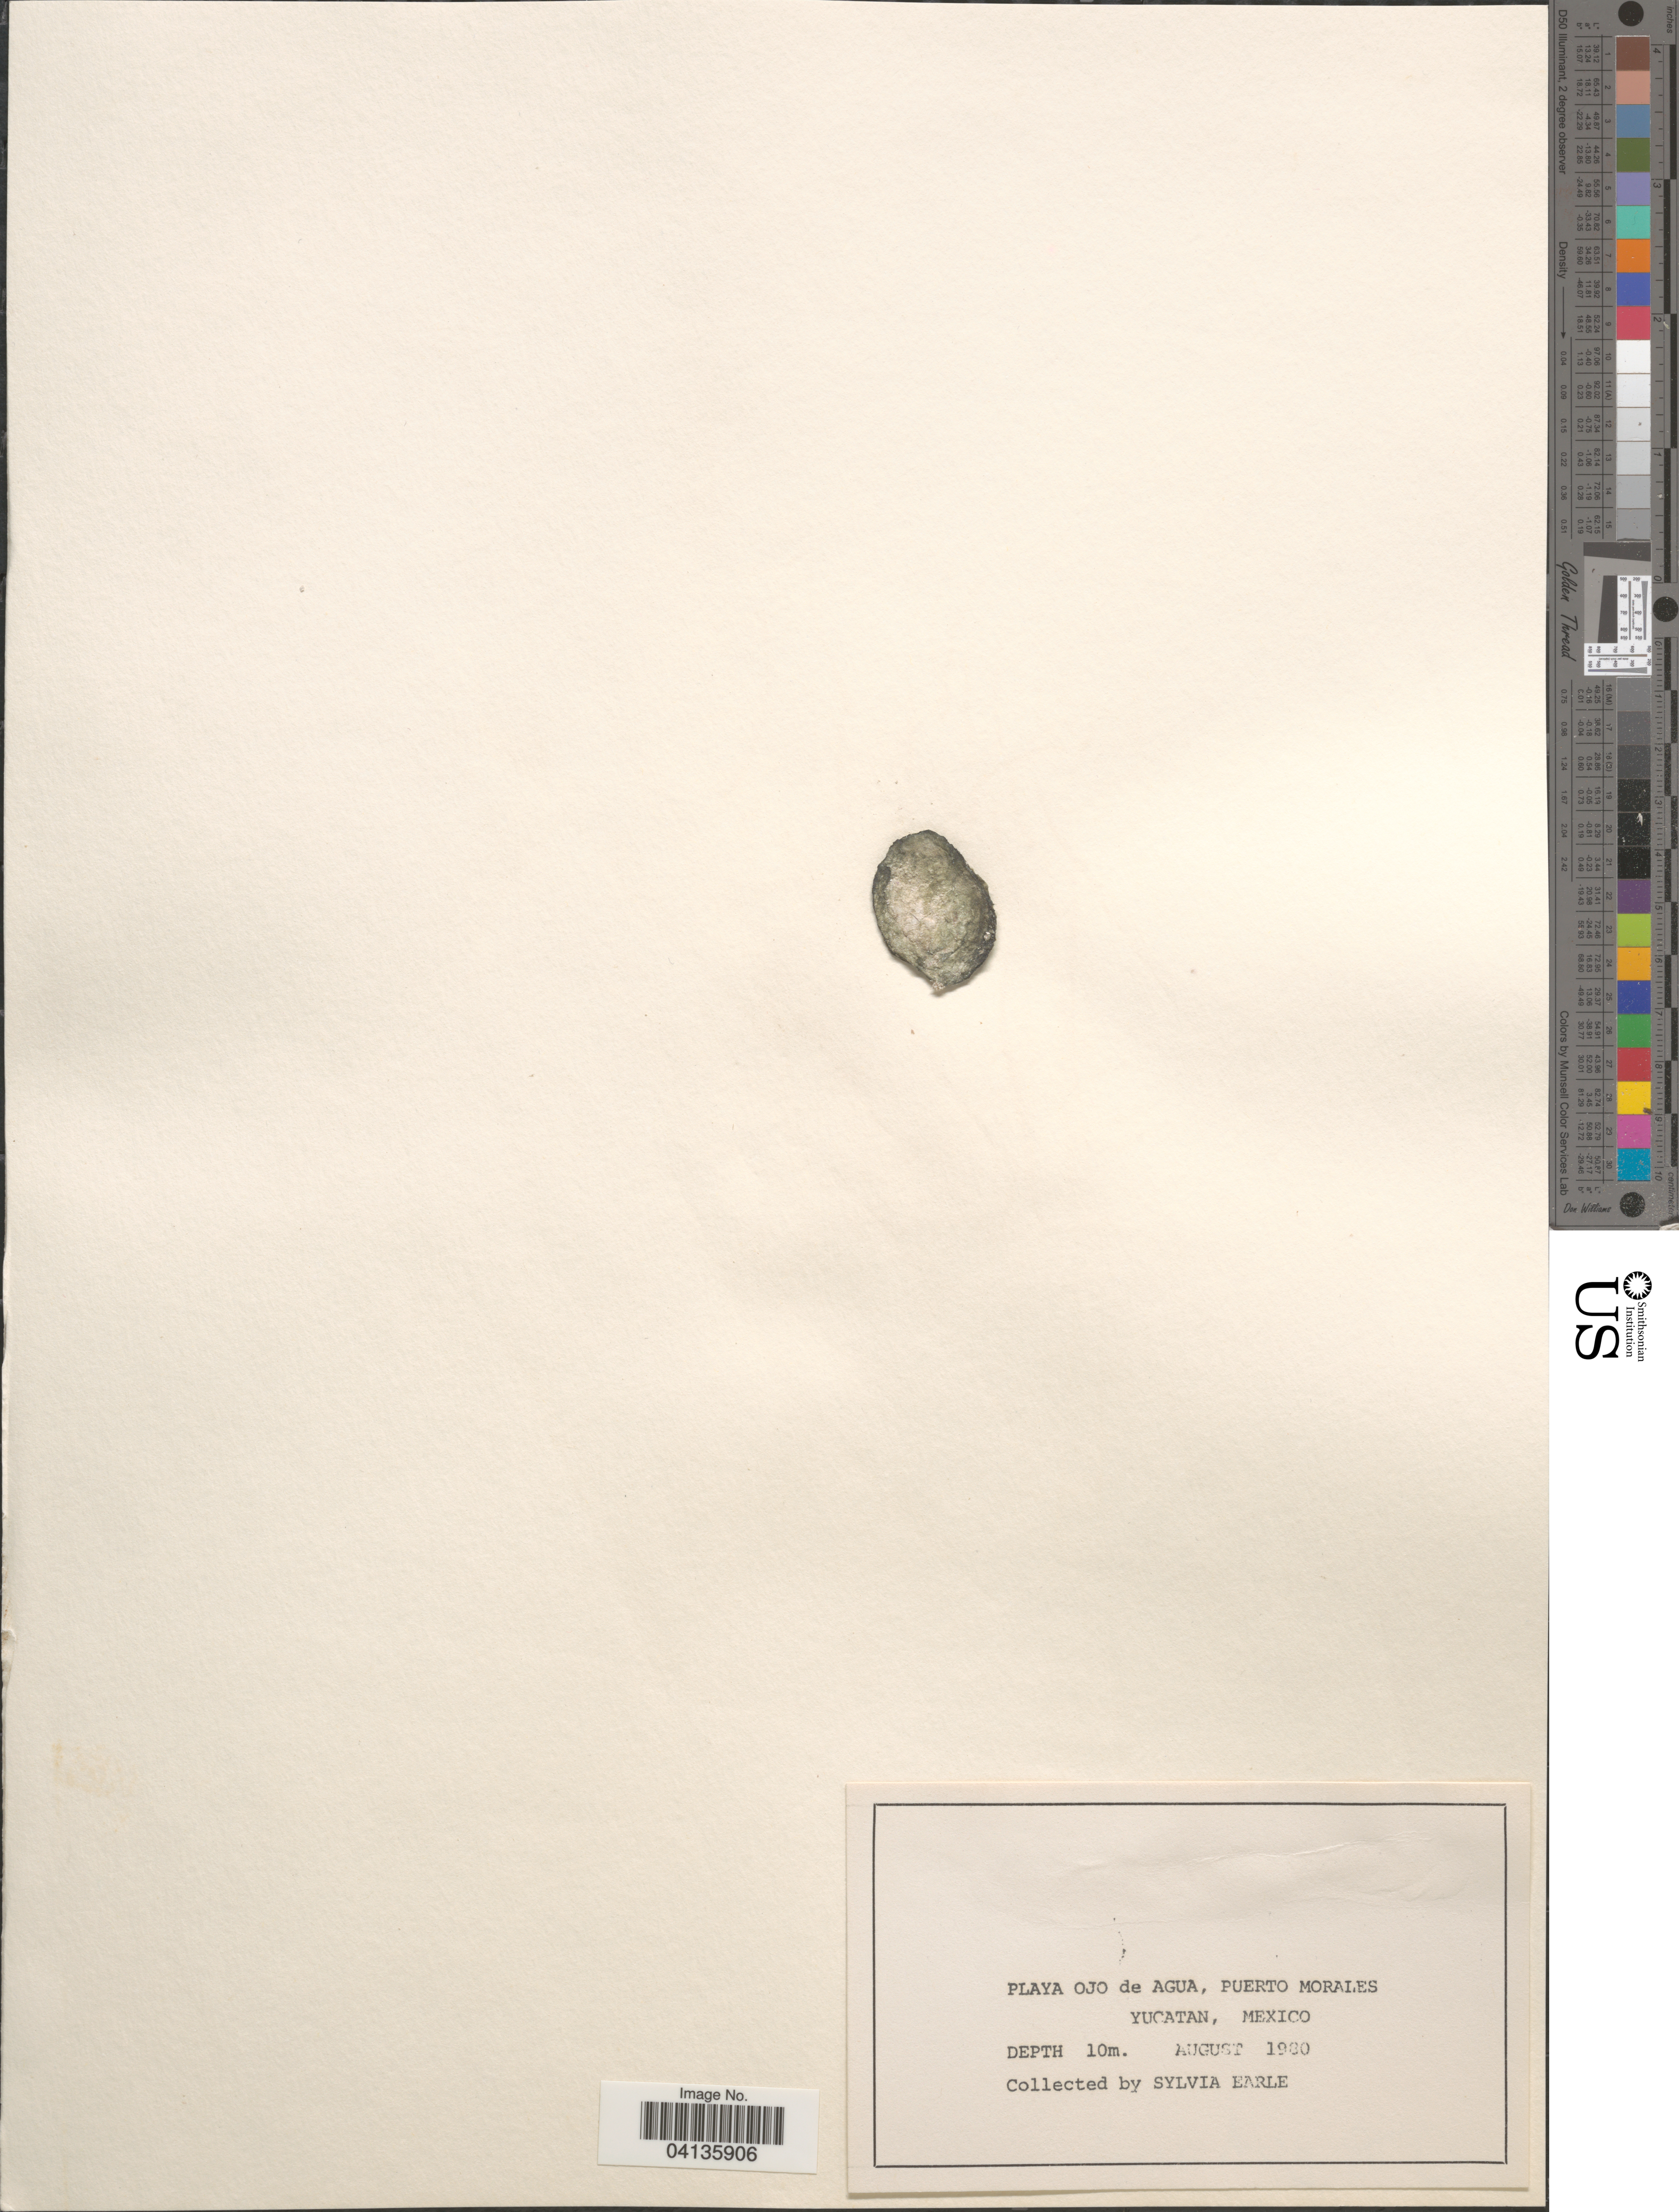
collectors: S. A. Earle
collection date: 1980-08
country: Mexico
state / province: Yucatán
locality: Playa Ojo de Agua, Puerto Morales.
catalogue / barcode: US 238739